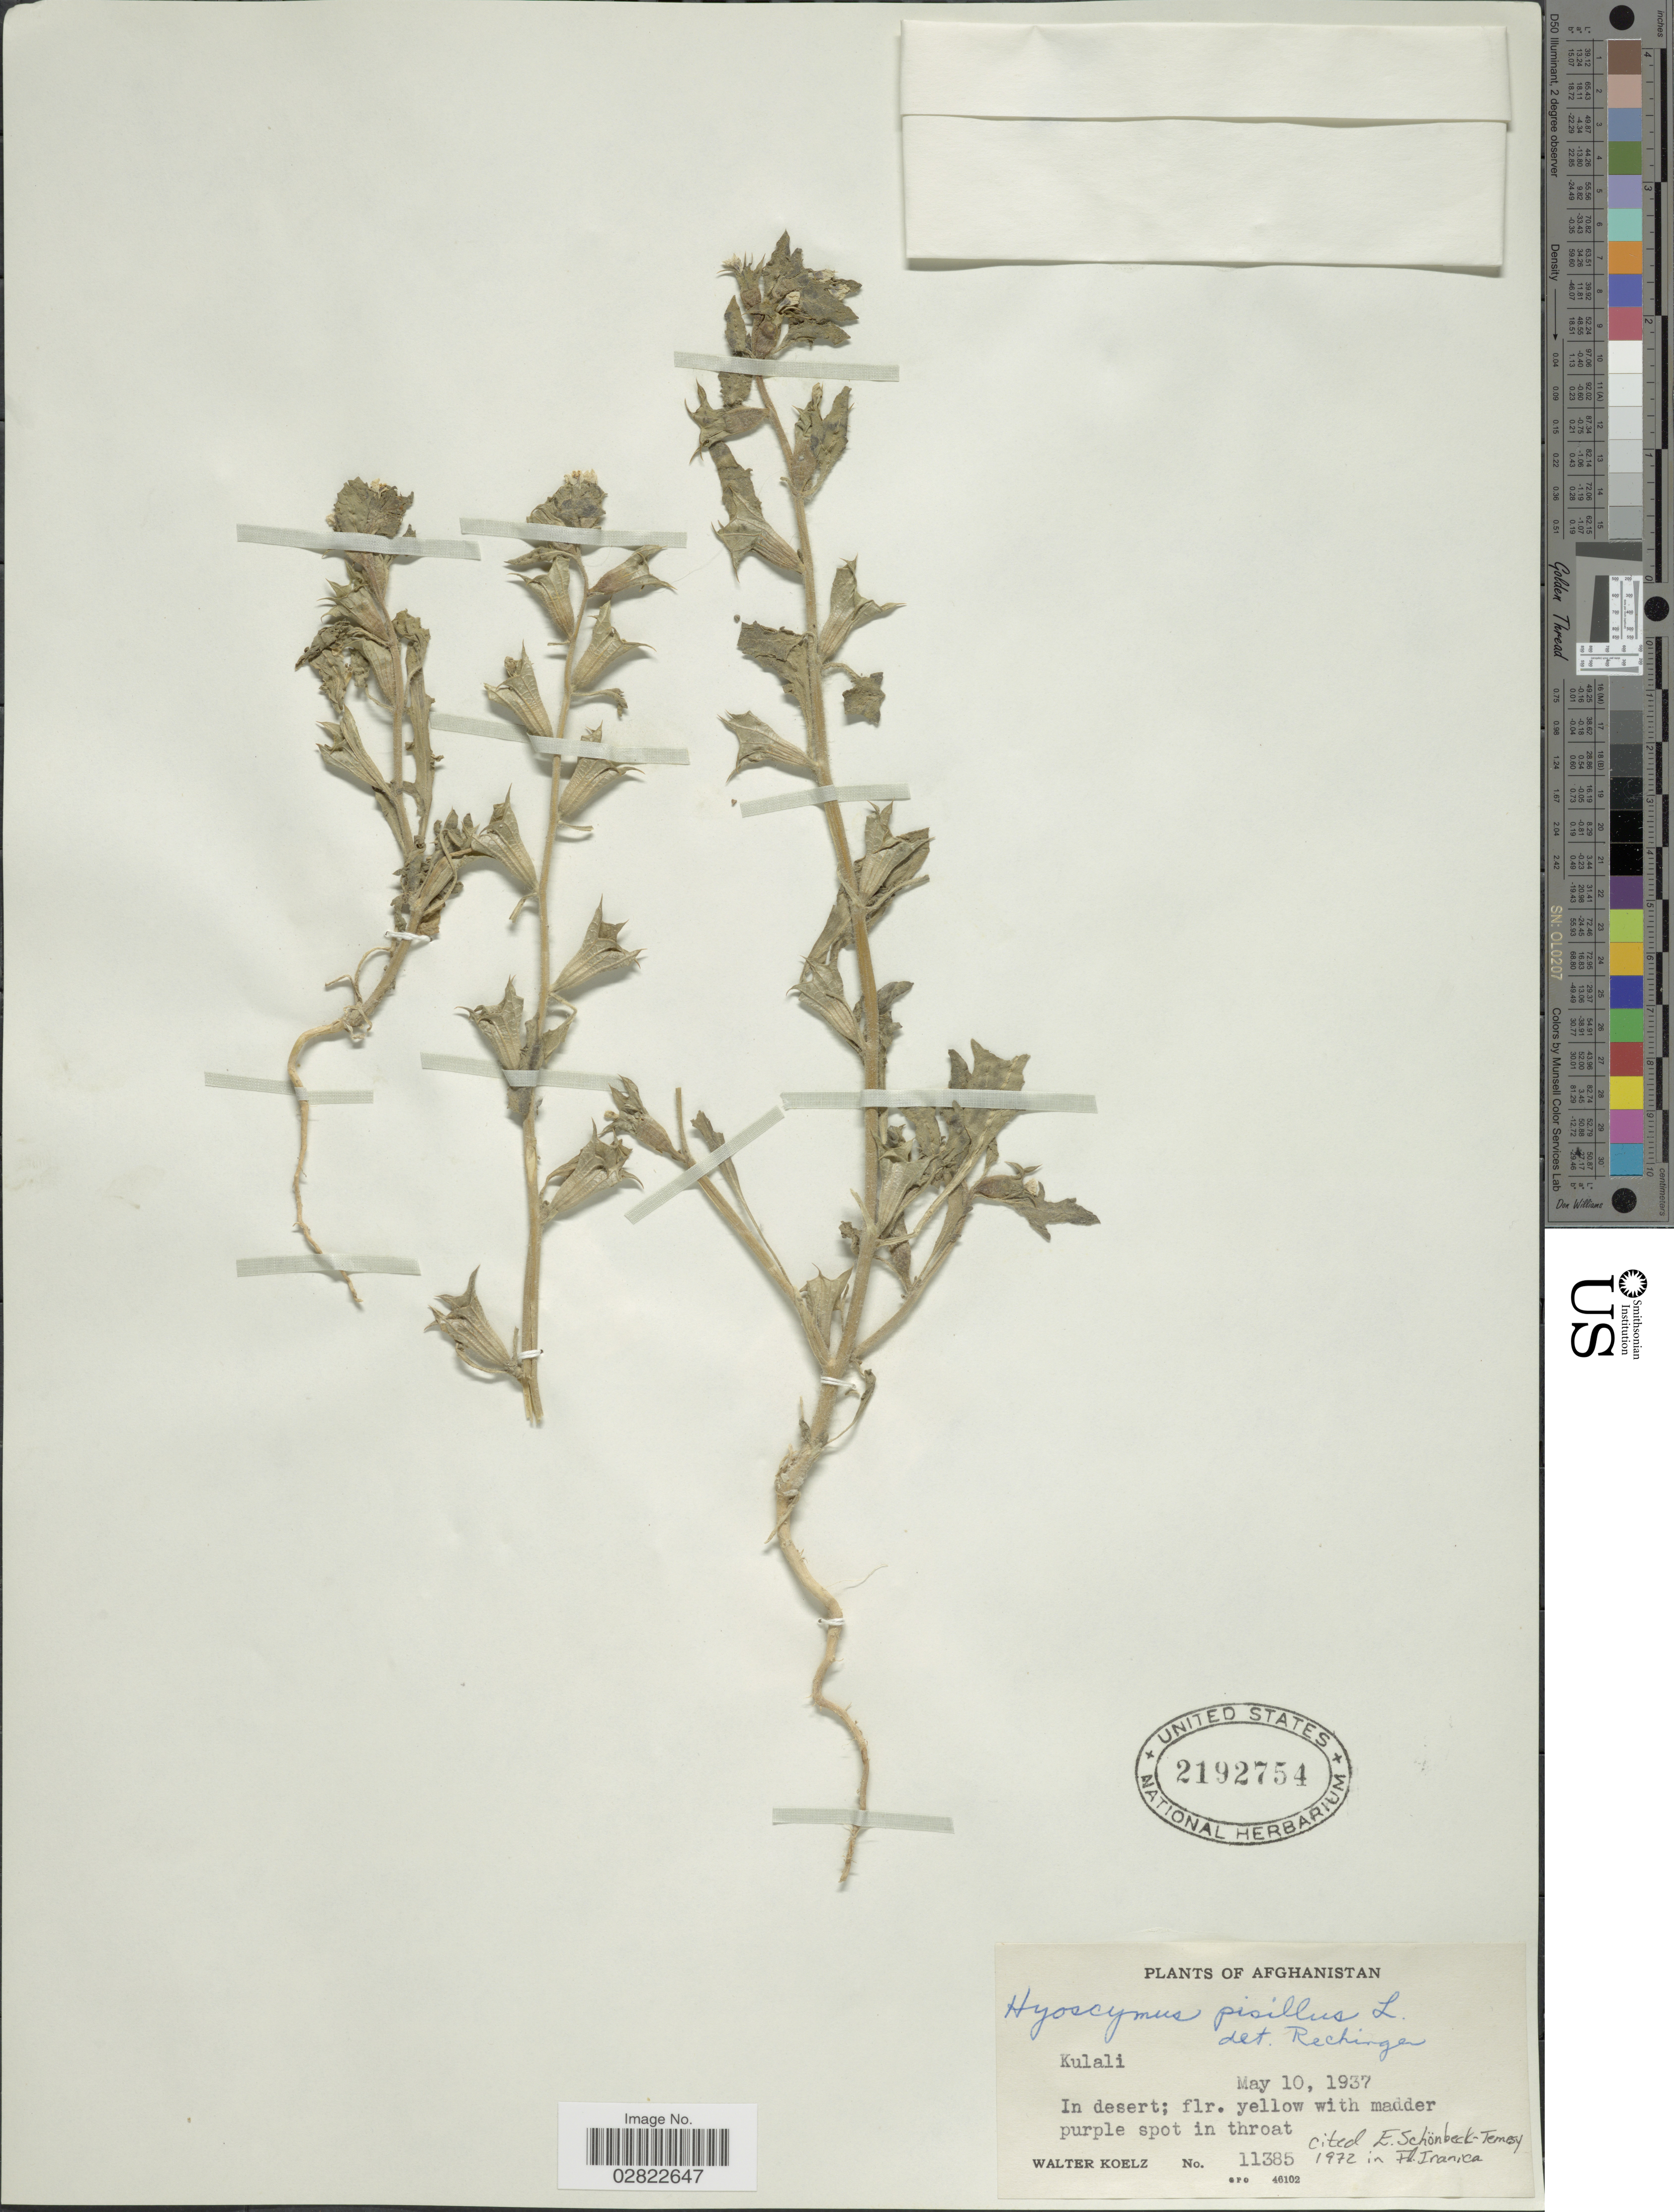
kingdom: Plantae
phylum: Tracheophyta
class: Magnoliopsida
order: Solanales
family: Solanaceae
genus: Hyoscyamus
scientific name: Hyoscyamus pusillus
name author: L.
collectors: W. N. Koelz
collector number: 11385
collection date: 1937-05-10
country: Afghanistan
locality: Kulali.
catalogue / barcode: US 2192754